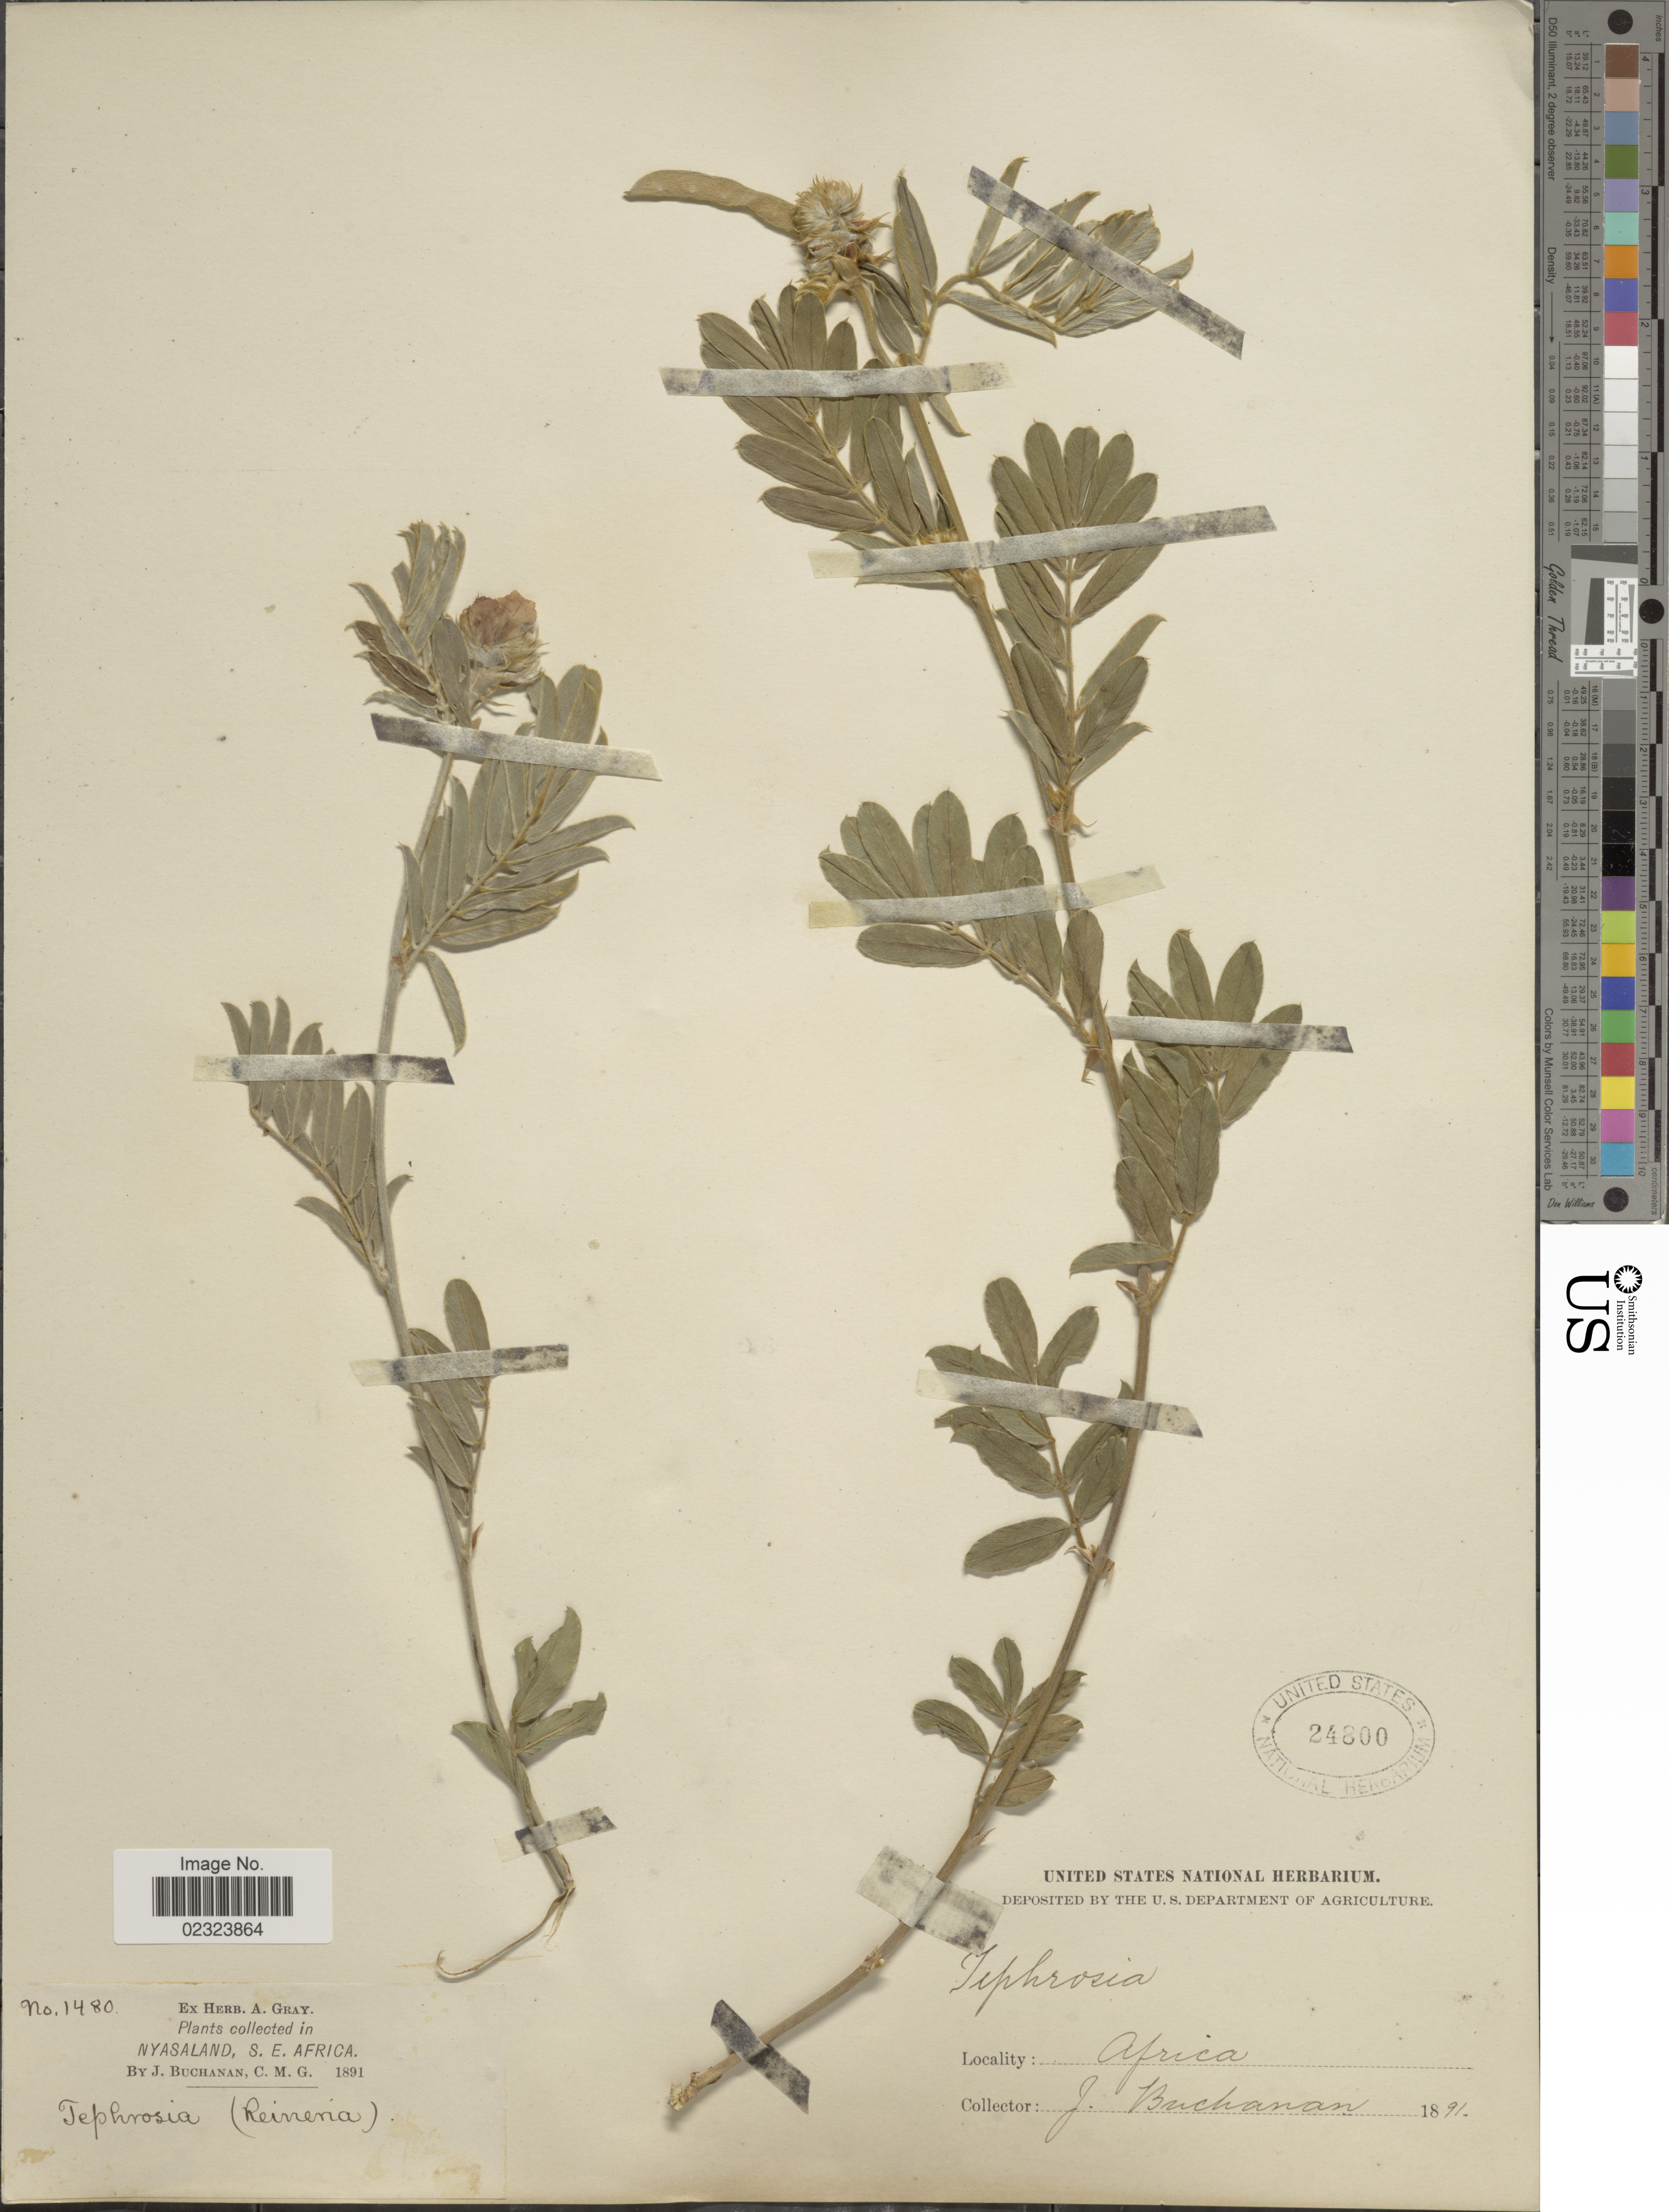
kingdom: Plantae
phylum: Tracheophyta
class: Magnoliopsida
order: Fabales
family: Fabaceae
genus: Tephrosia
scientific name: Tephrosia sp.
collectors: J. Buchanan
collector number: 1480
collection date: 1891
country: Malawi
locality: Nyasaland, S. E. Africa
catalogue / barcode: US 24800